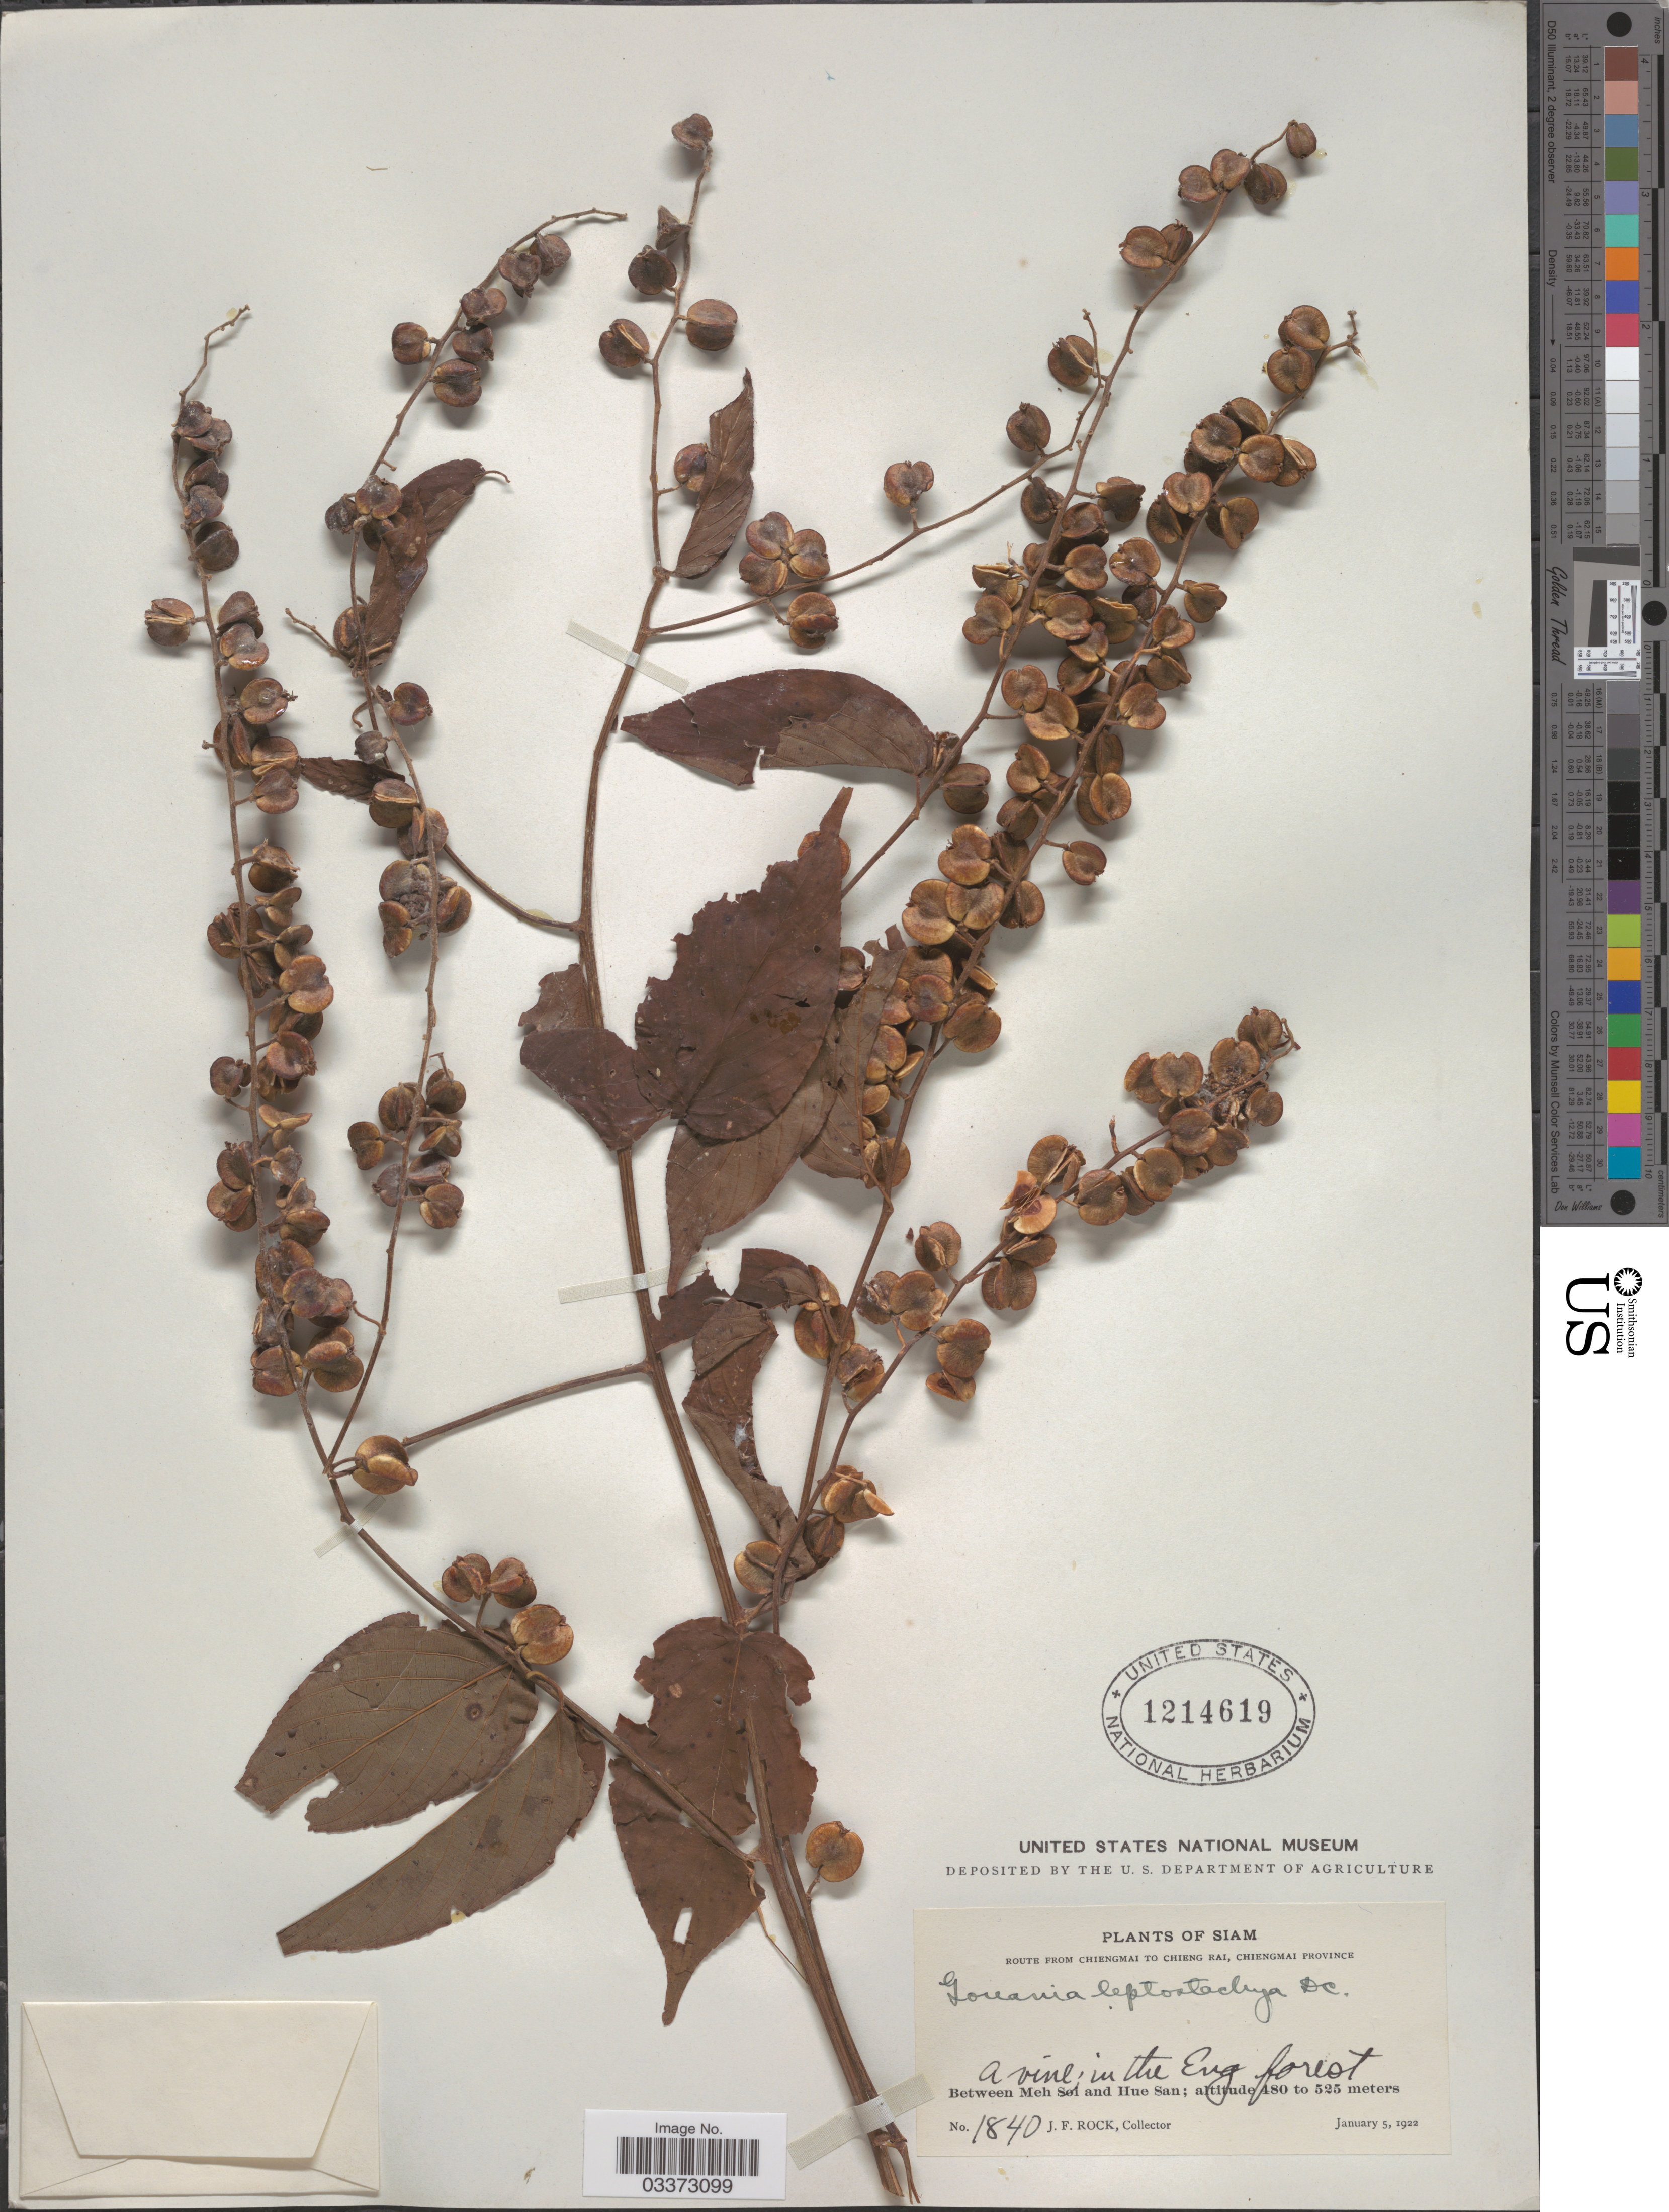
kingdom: Plantae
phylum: Tracheophyta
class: Magnoliopsida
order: Rosales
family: Rhamnaceae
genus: Gouania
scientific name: Gouania leptostachya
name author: DC.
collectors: J. Rock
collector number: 1840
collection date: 1922-01-05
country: Thailand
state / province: Chiang Mai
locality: Siam. Route from Chiengmai to Chieng Rai, Chiengmai Province. In the Eug forest. [unsure placement] Between Meh Sei and Hue San.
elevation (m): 480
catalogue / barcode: US 1214619